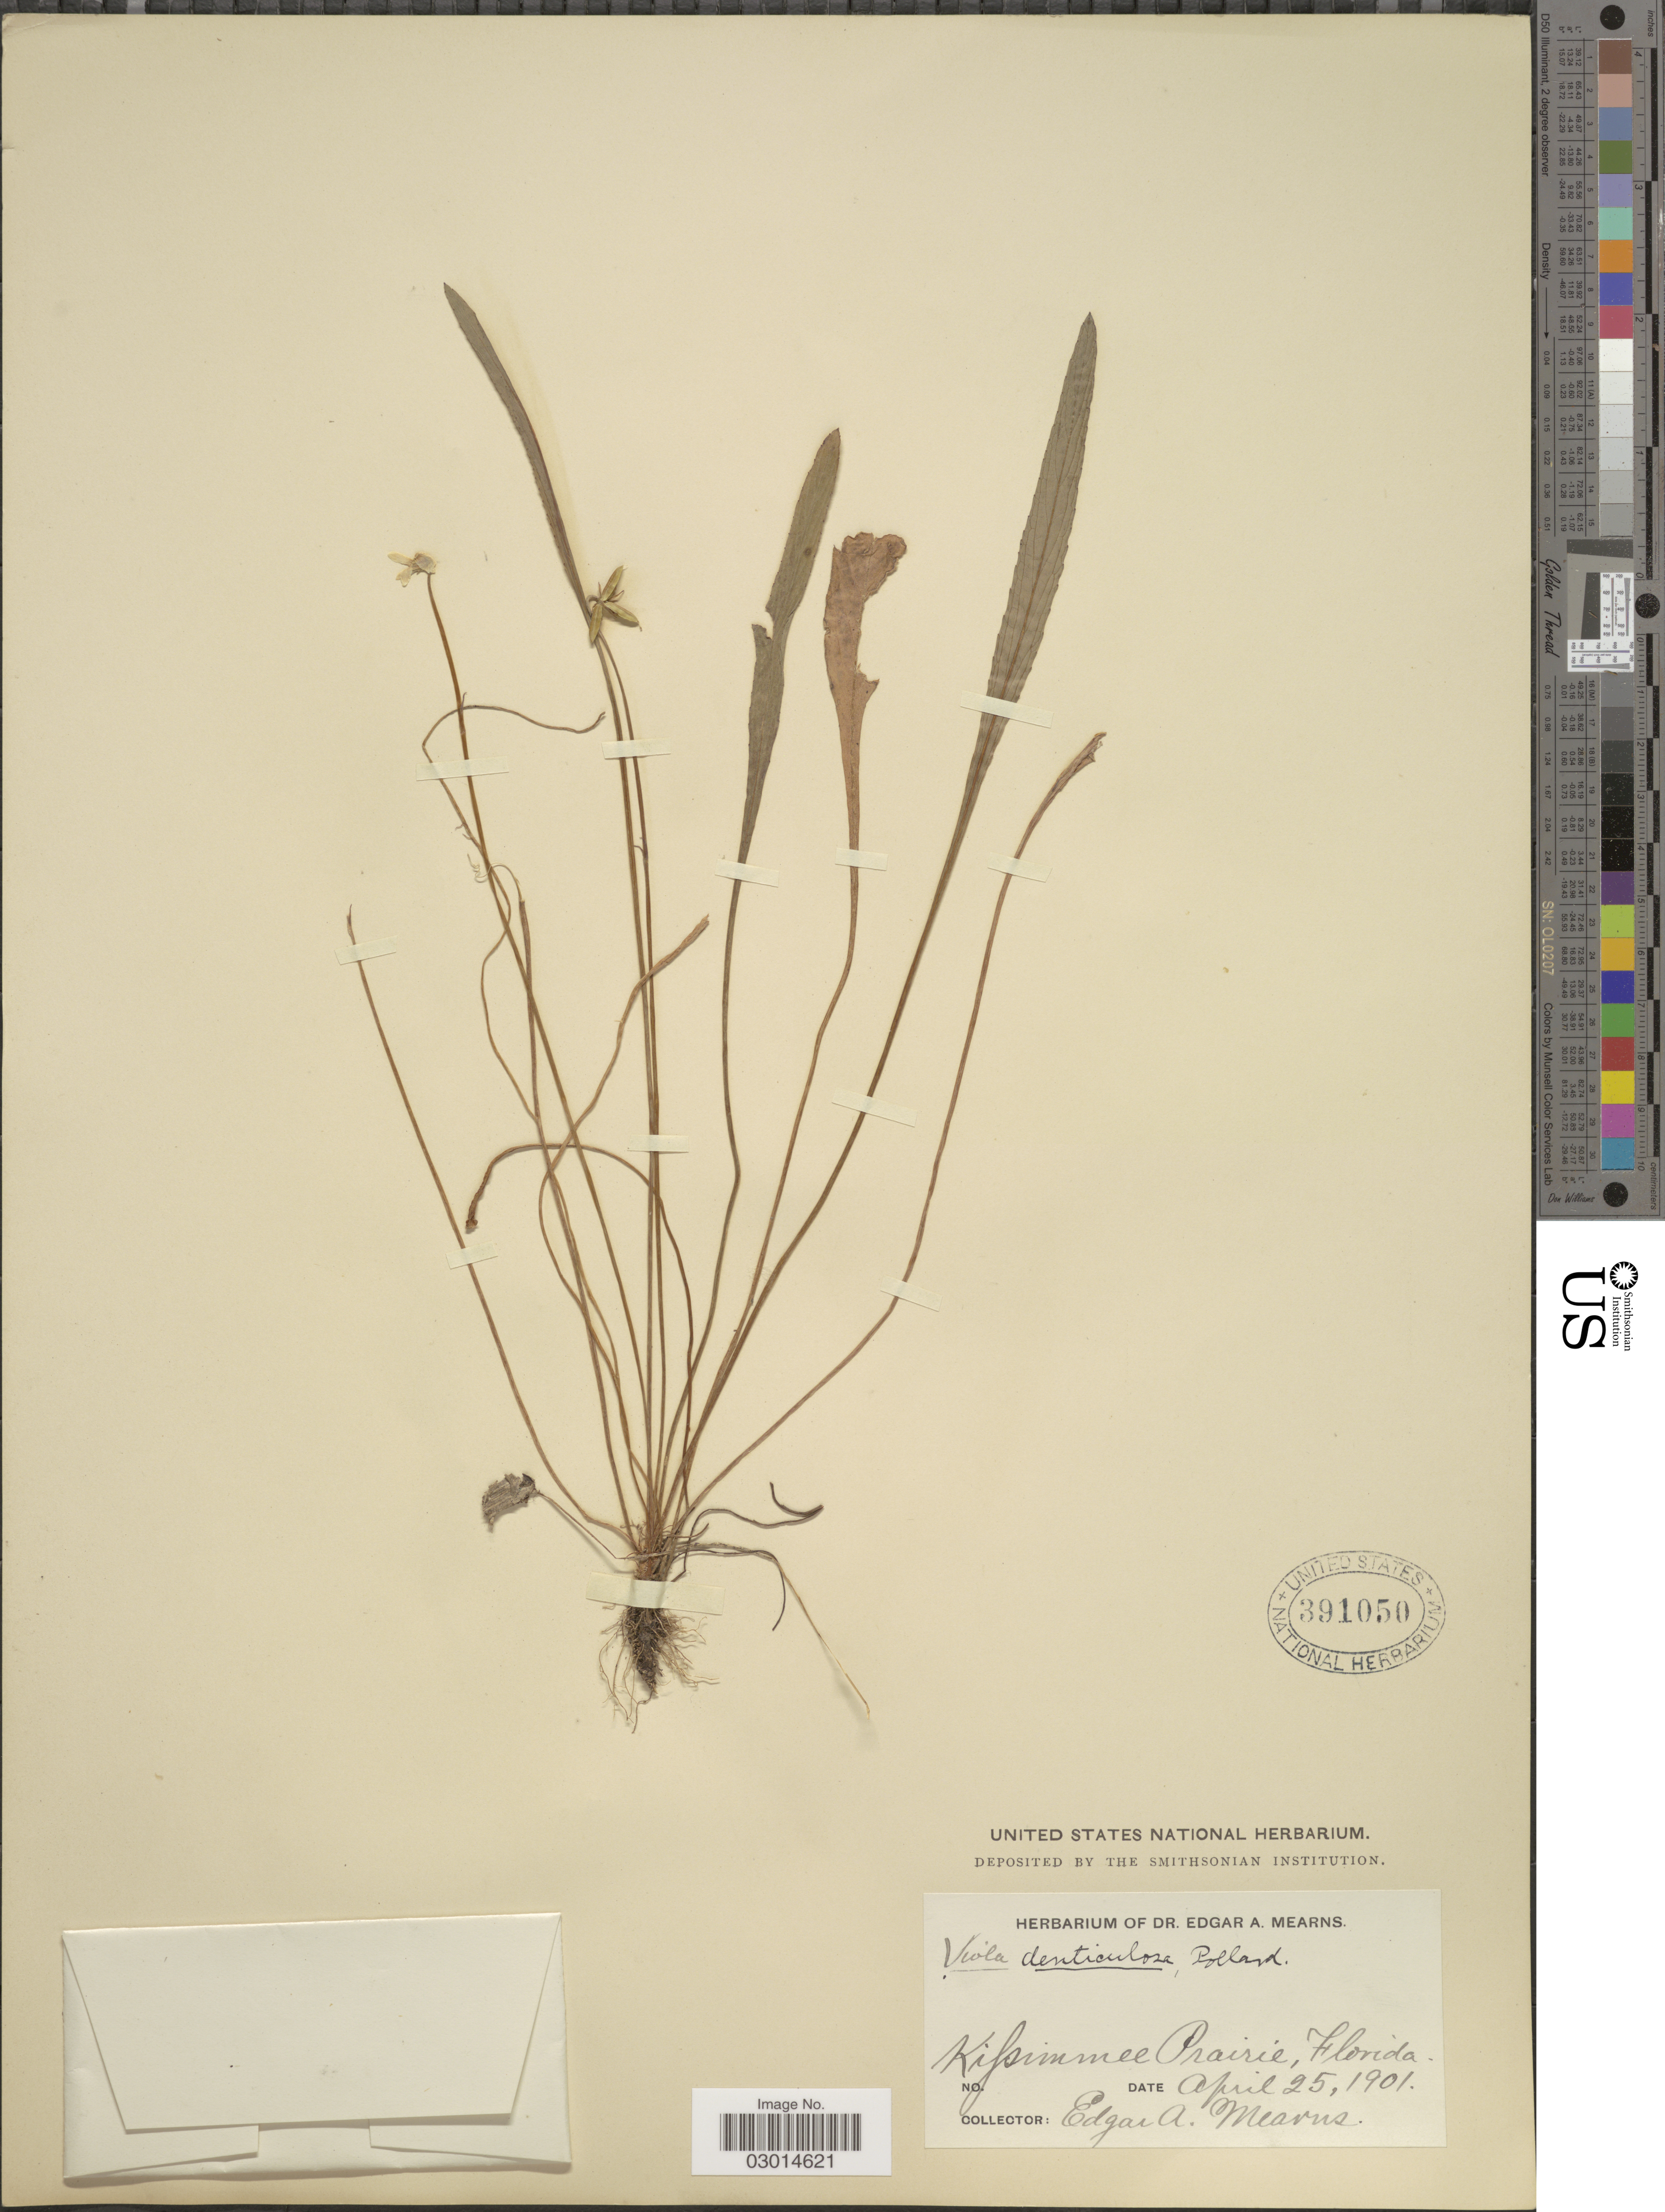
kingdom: Plantae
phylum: Tracheophyta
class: Magnoliopsida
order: Malpighiales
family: Violaceae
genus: Viola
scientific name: Viola dentriculosa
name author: Pursh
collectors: E. A. Mearns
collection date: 1901-04-25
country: United States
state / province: Florida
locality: Kissimmee Prairie.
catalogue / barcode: US 391050